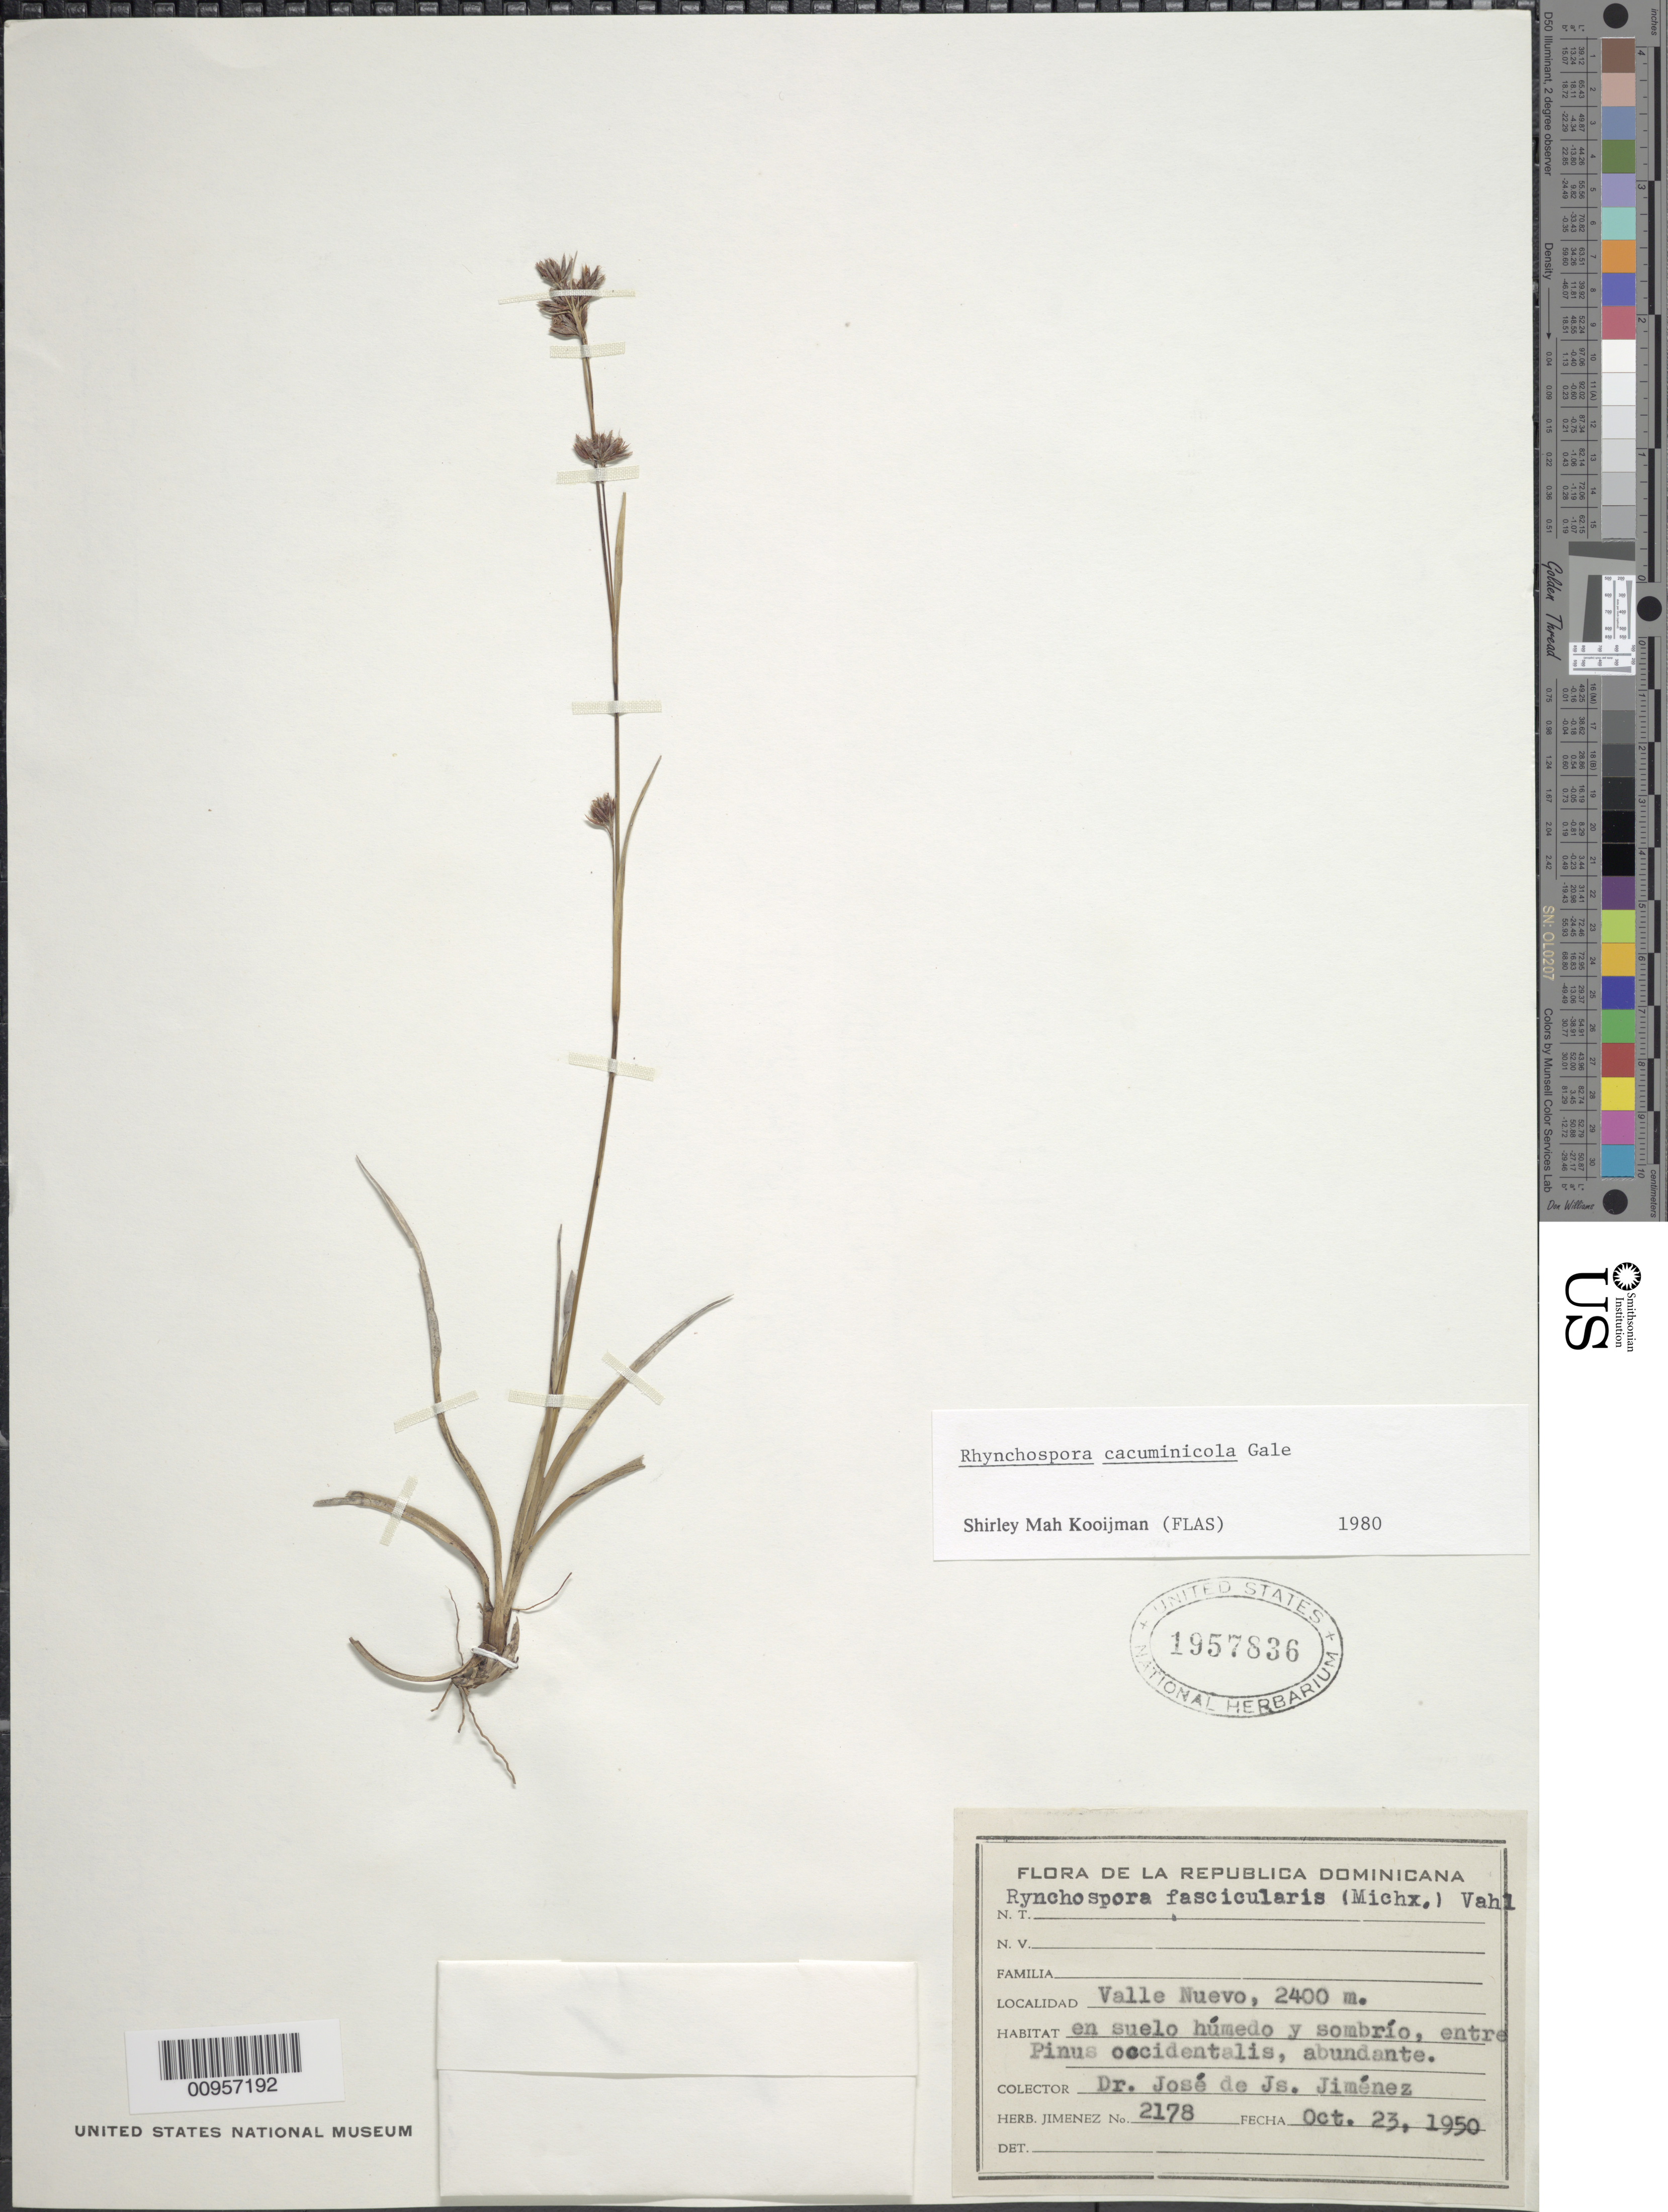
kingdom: Plantae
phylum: Tracheophyta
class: Liliopsida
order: Poales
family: Cyperaceae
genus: Rhynchospora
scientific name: Rhynchospora cacuminicola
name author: Gale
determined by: Kooijman, S. M.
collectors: J. J. Jiménez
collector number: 2178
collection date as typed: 23 Oct 1950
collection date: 1950-10-23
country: Dominican Republic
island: Hispaniola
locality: Valle Nuevo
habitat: En suelo húmedo y sombrío, entre Pinus occidentalis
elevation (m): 2400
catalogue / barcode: US 1957836